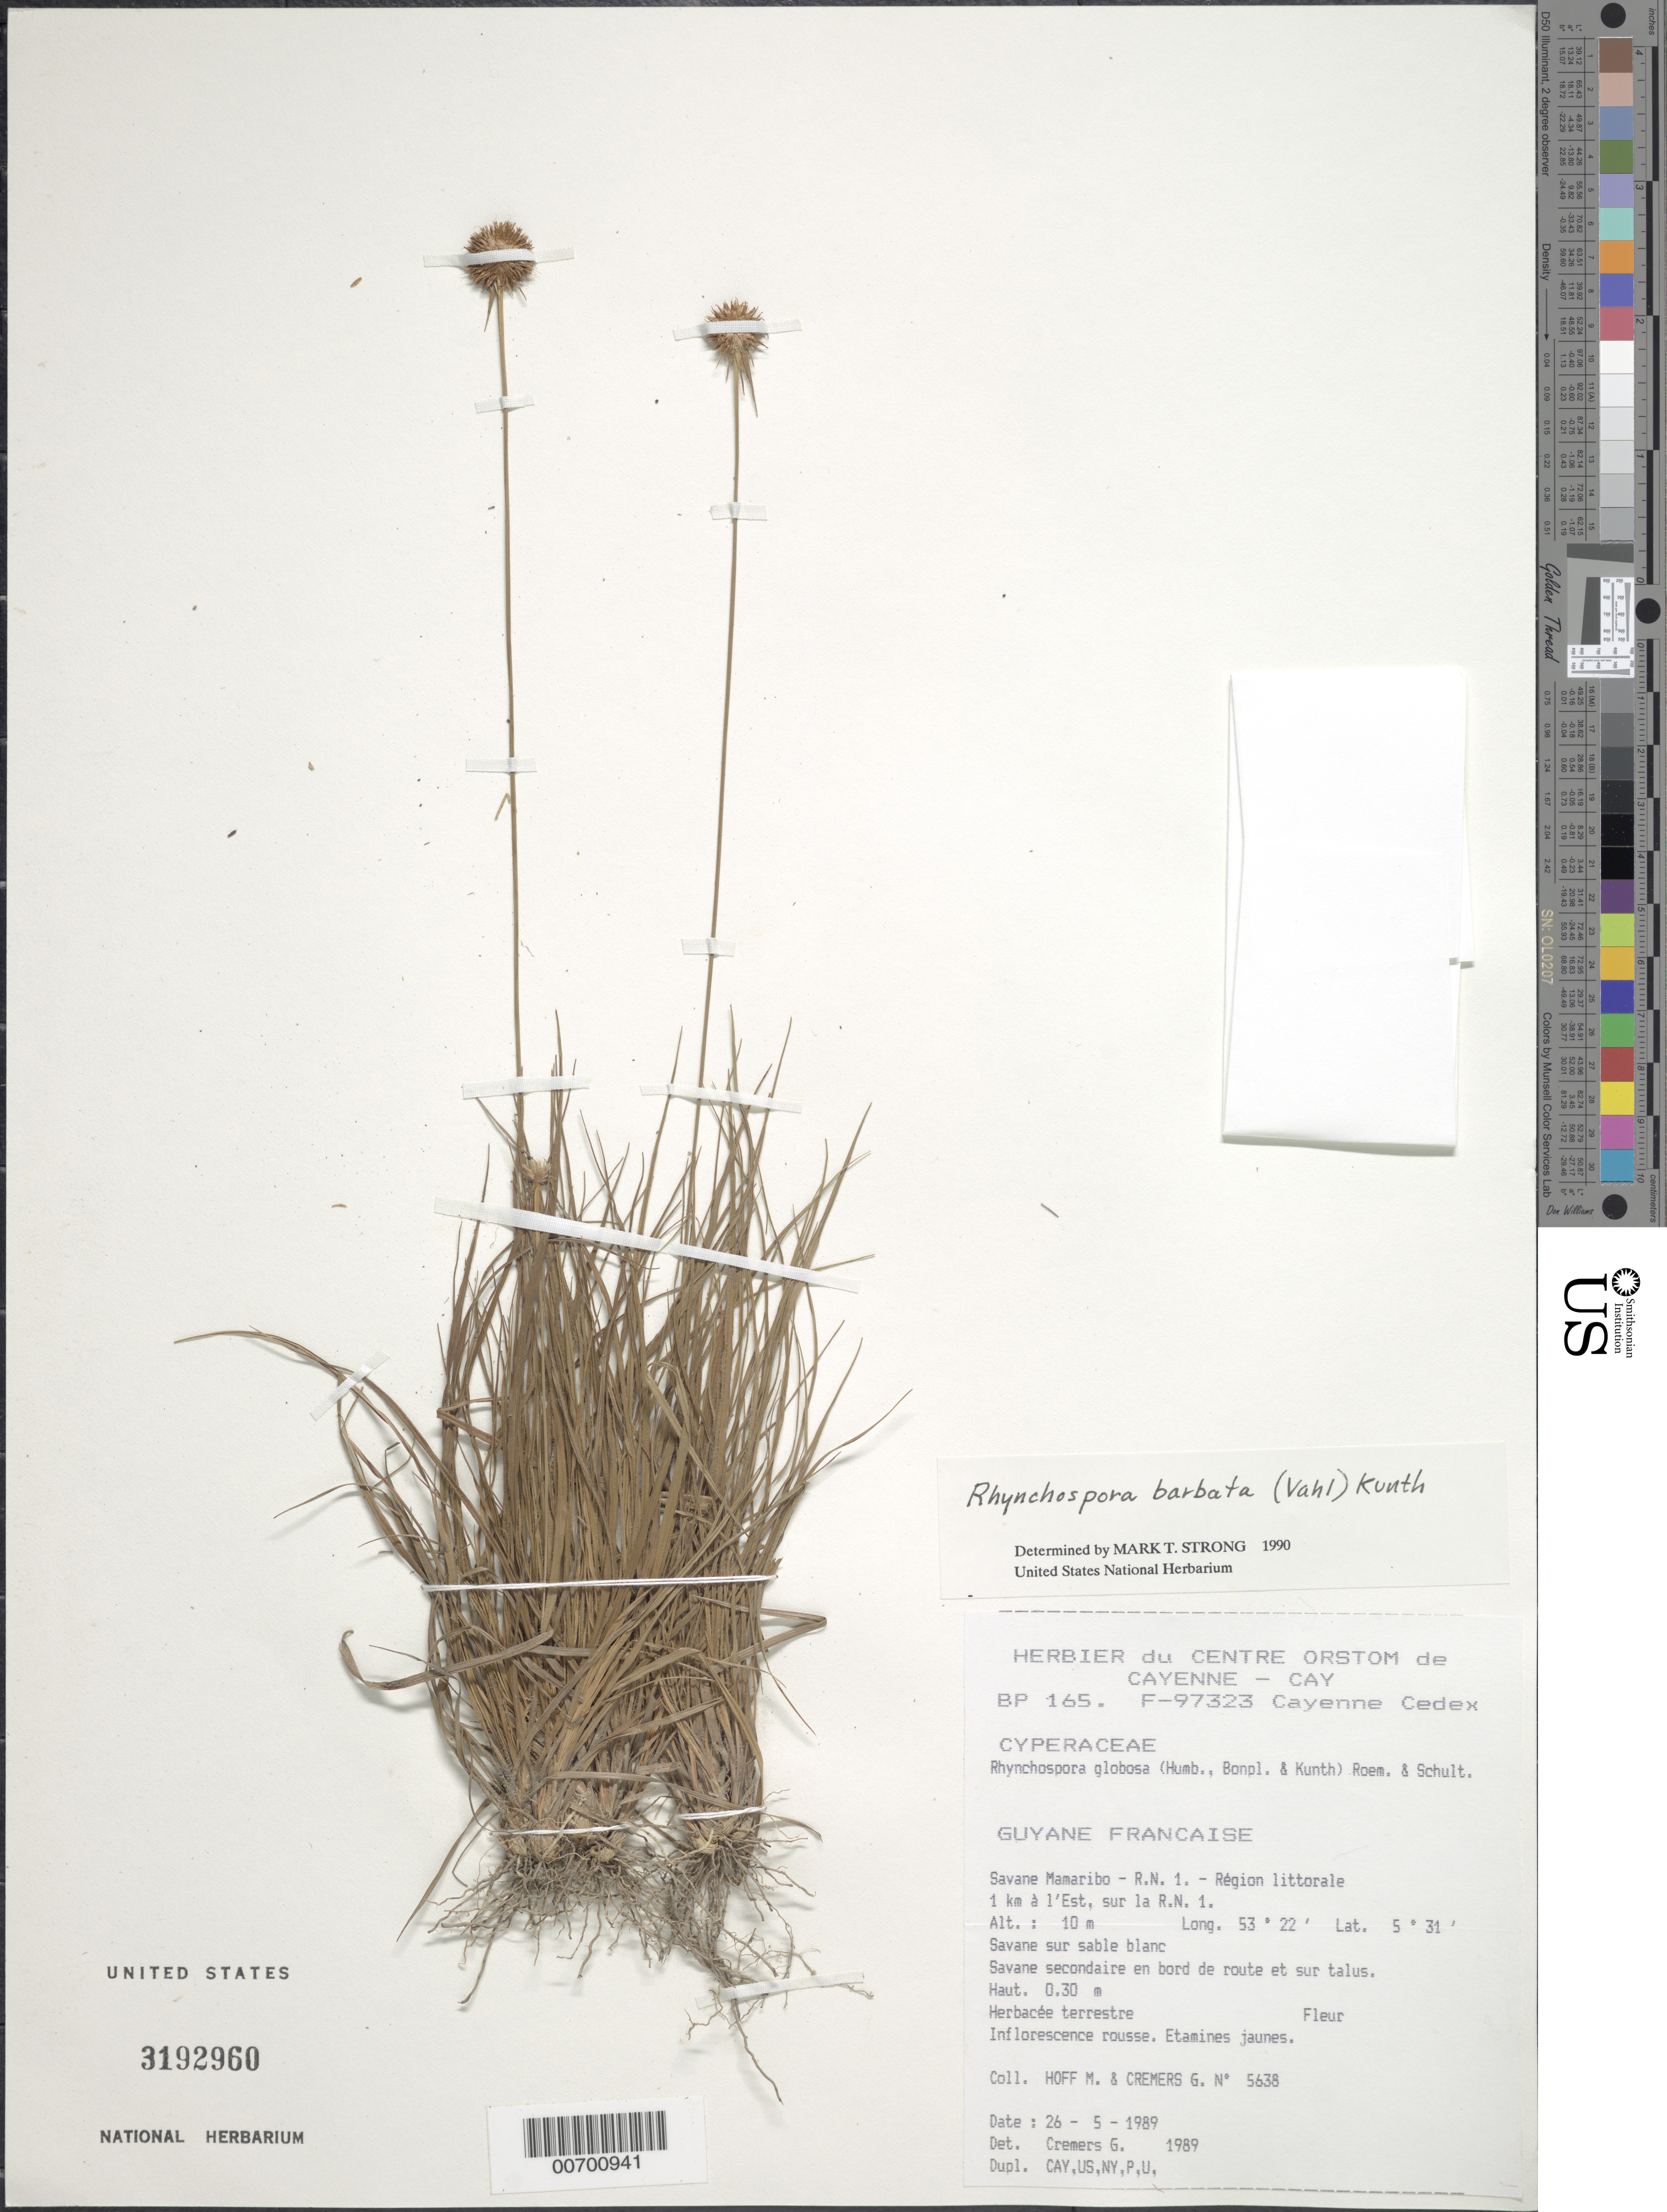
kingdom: Plantae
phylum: Tracheophyta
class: Liliopsida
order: Poales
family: Cyperaceae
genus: Rhynchospora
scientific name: Rhynchospora barbata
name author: (Vahl) Kunth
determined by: Alves, K.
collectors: M. Hoff & G. Cremers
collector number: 5638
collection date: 1989-05-26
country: French Guiana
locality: Guyane Francaise, Savane Mamaribo- R. N. 1 - Region littorale 1 km a l'Est, sur la R. N. 1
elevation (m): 10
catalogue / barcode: US 3192960